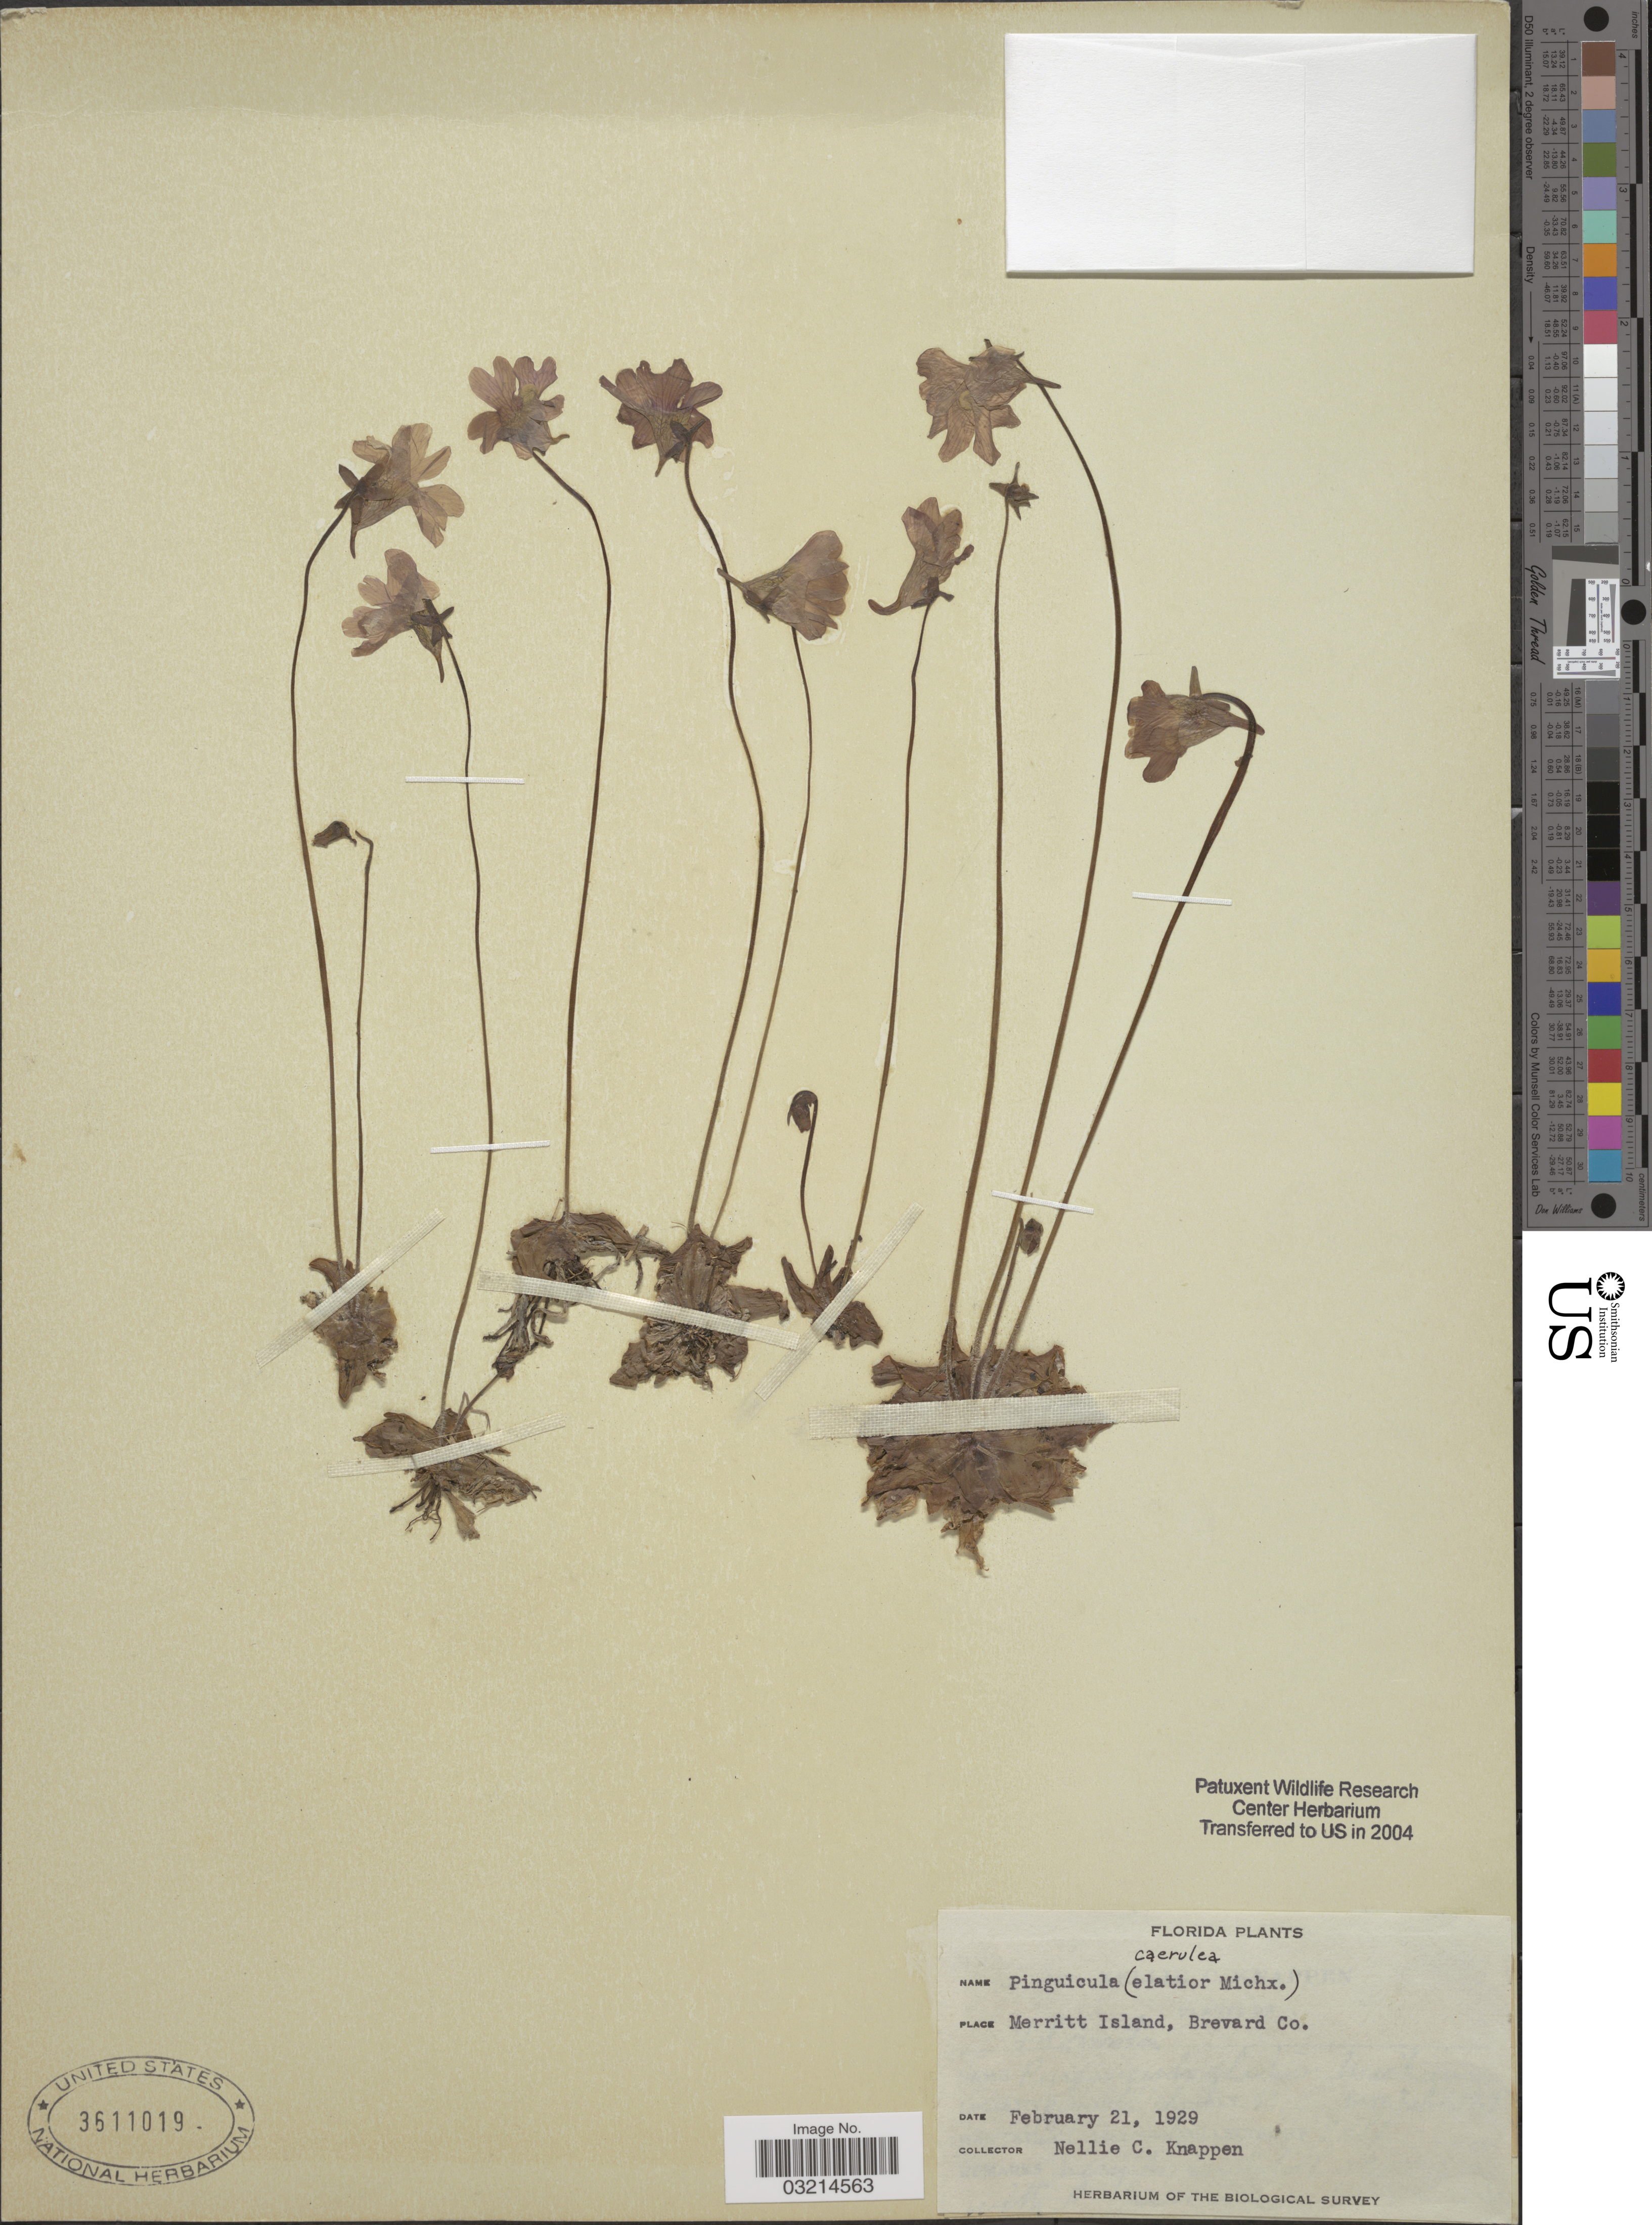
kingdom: Plantae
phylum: Tracheophyta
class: Magnoliopsida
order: Lamiales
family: Lentibulariaceae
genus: Pinguicula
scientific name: Pinguicula caerulea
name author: Walter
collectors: N. Knappen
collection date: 1929-02-21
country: United States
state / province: Florida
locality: Merritt Island, Brevard Co.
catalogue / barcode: US 3611019